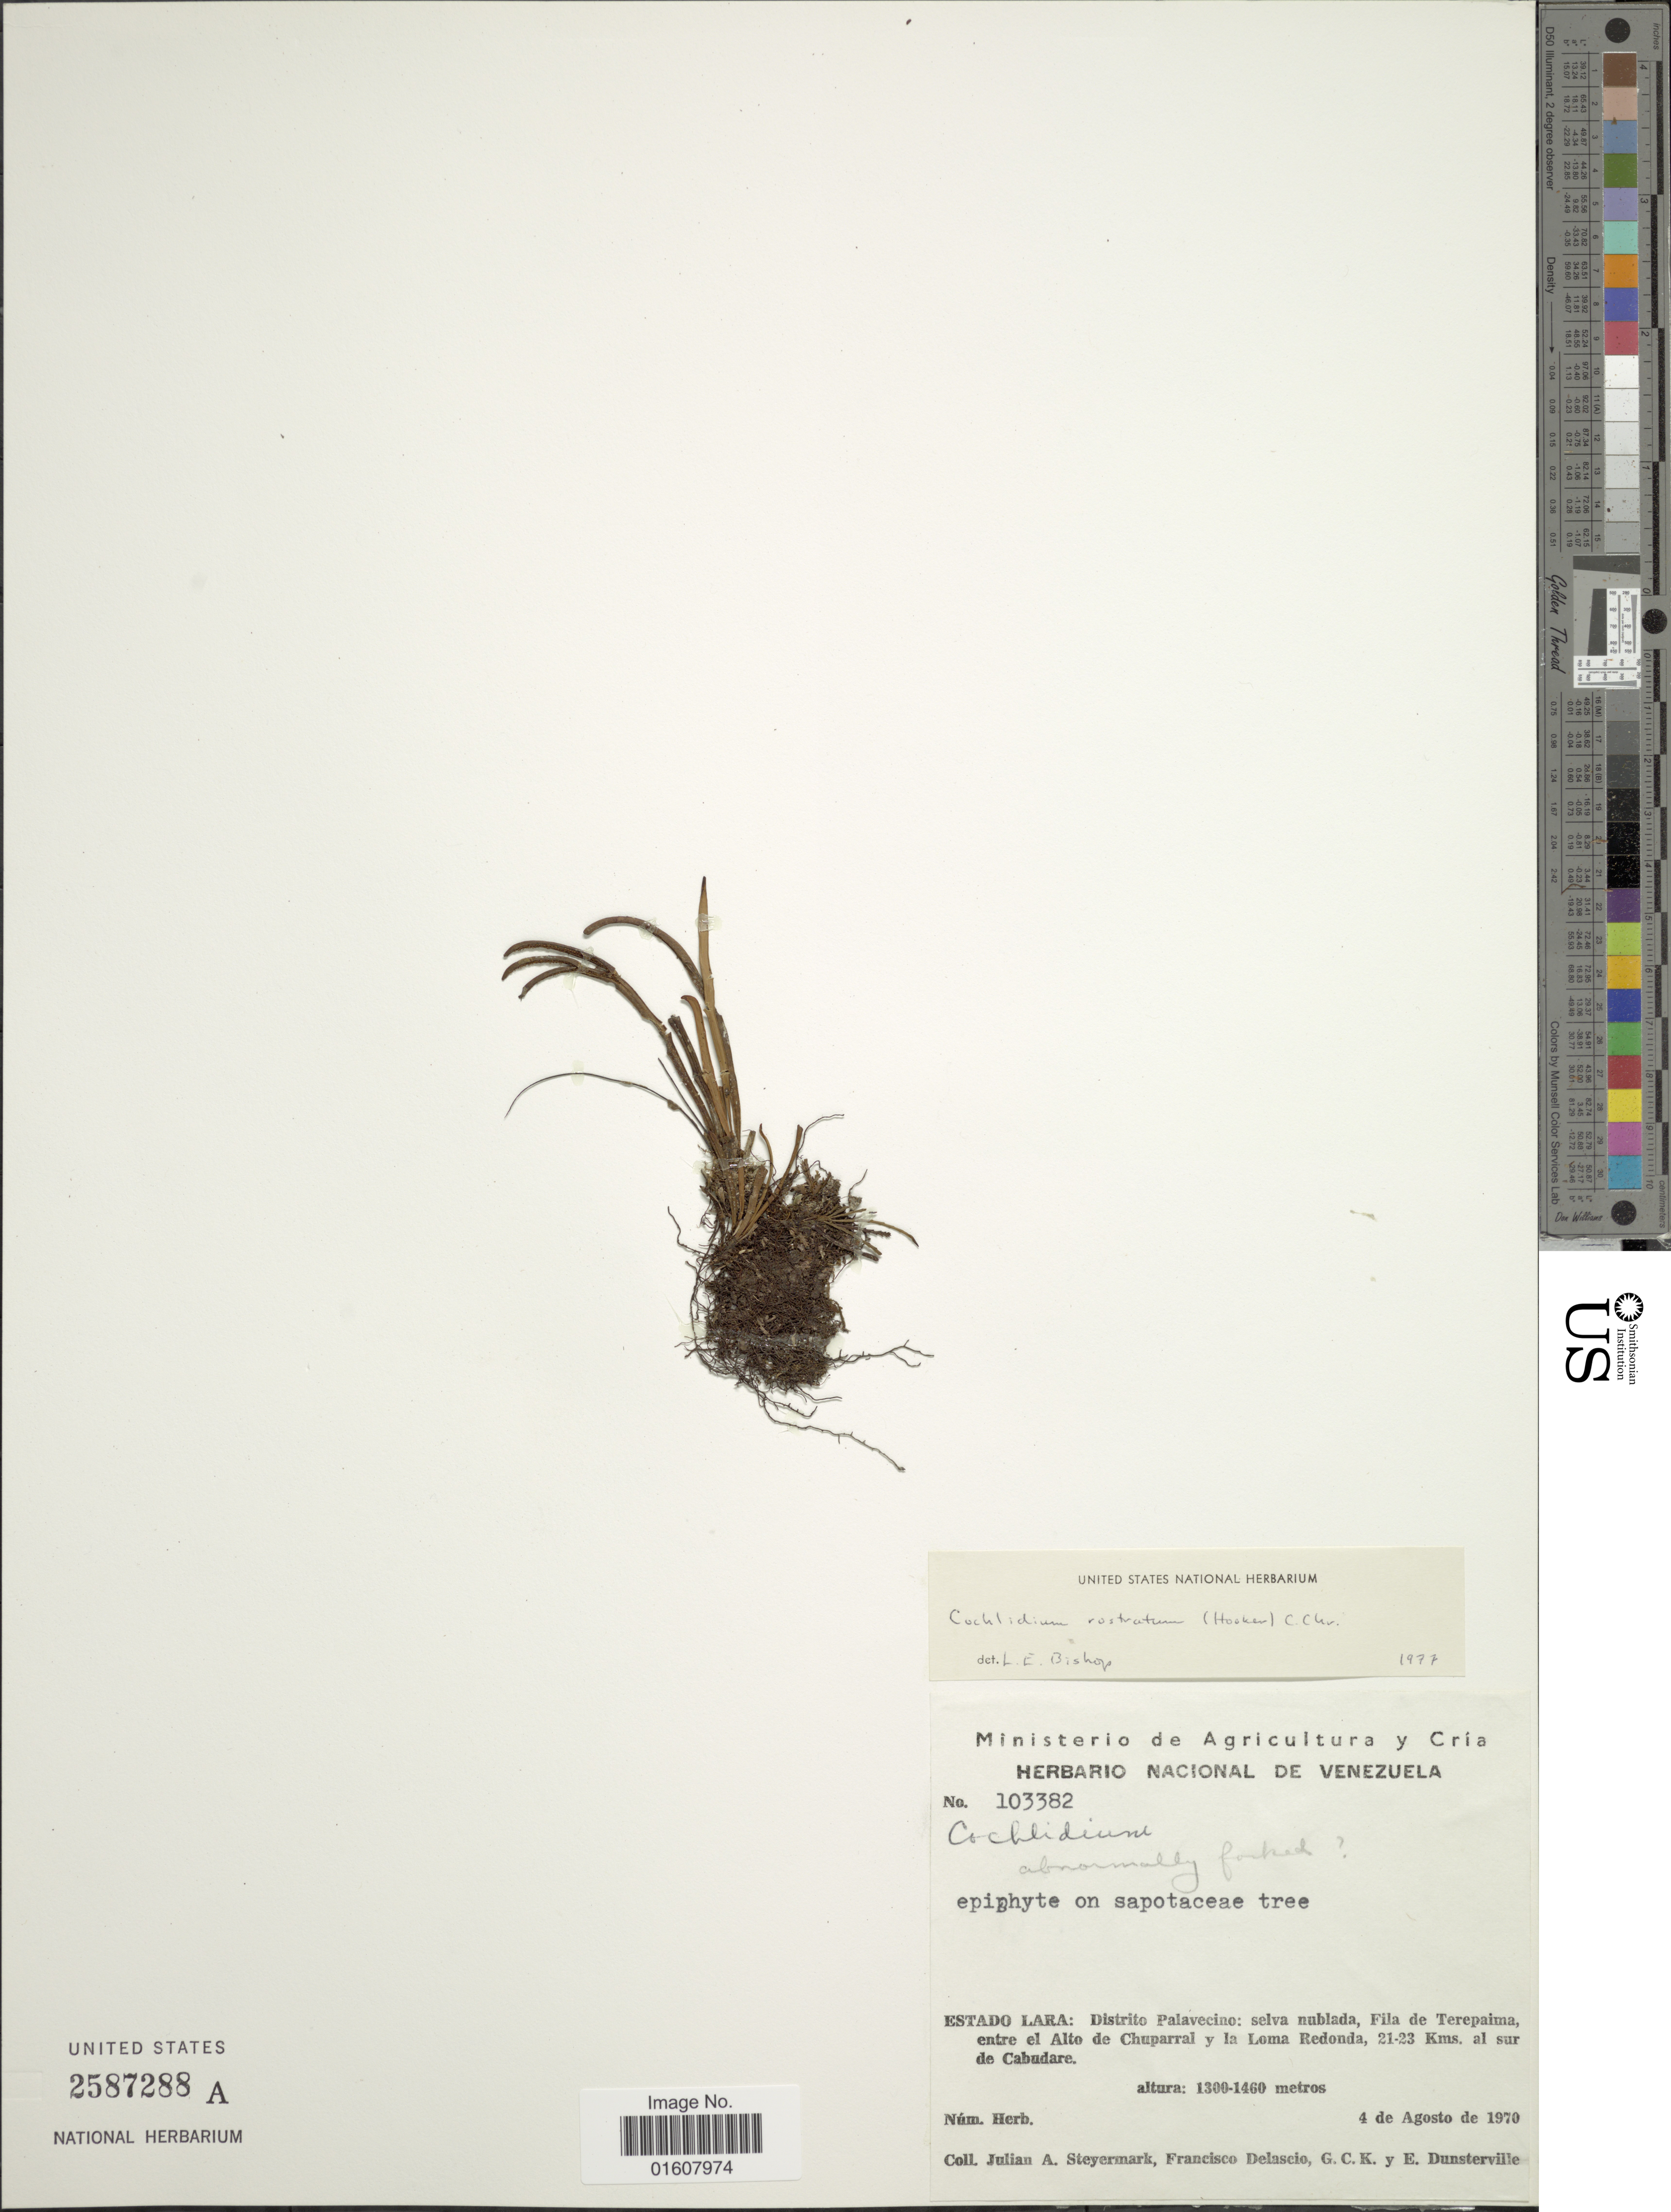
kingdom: Plantae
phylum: Tracheophyta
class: Polypodiopsida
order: Polypodiales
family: Polypodiaceae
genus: Cochlidium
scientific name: Cochlidium rostratum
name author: (Hook.) Maxon ex C. Chr.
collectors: J. Steyermark, F. Delascio C., G. C. K. Dunsterville & E. Dunsterville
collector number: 103382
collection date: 1970-08-04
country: Venezuela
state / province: Lara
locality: Distrito Palavecino: selva nublada, Fila de Terepaima, entre el Alto de Chuparral y la Loma Redonda, 21-23 Kms. al sur de Cabudare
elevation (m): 1300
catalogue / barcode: US 2587288A